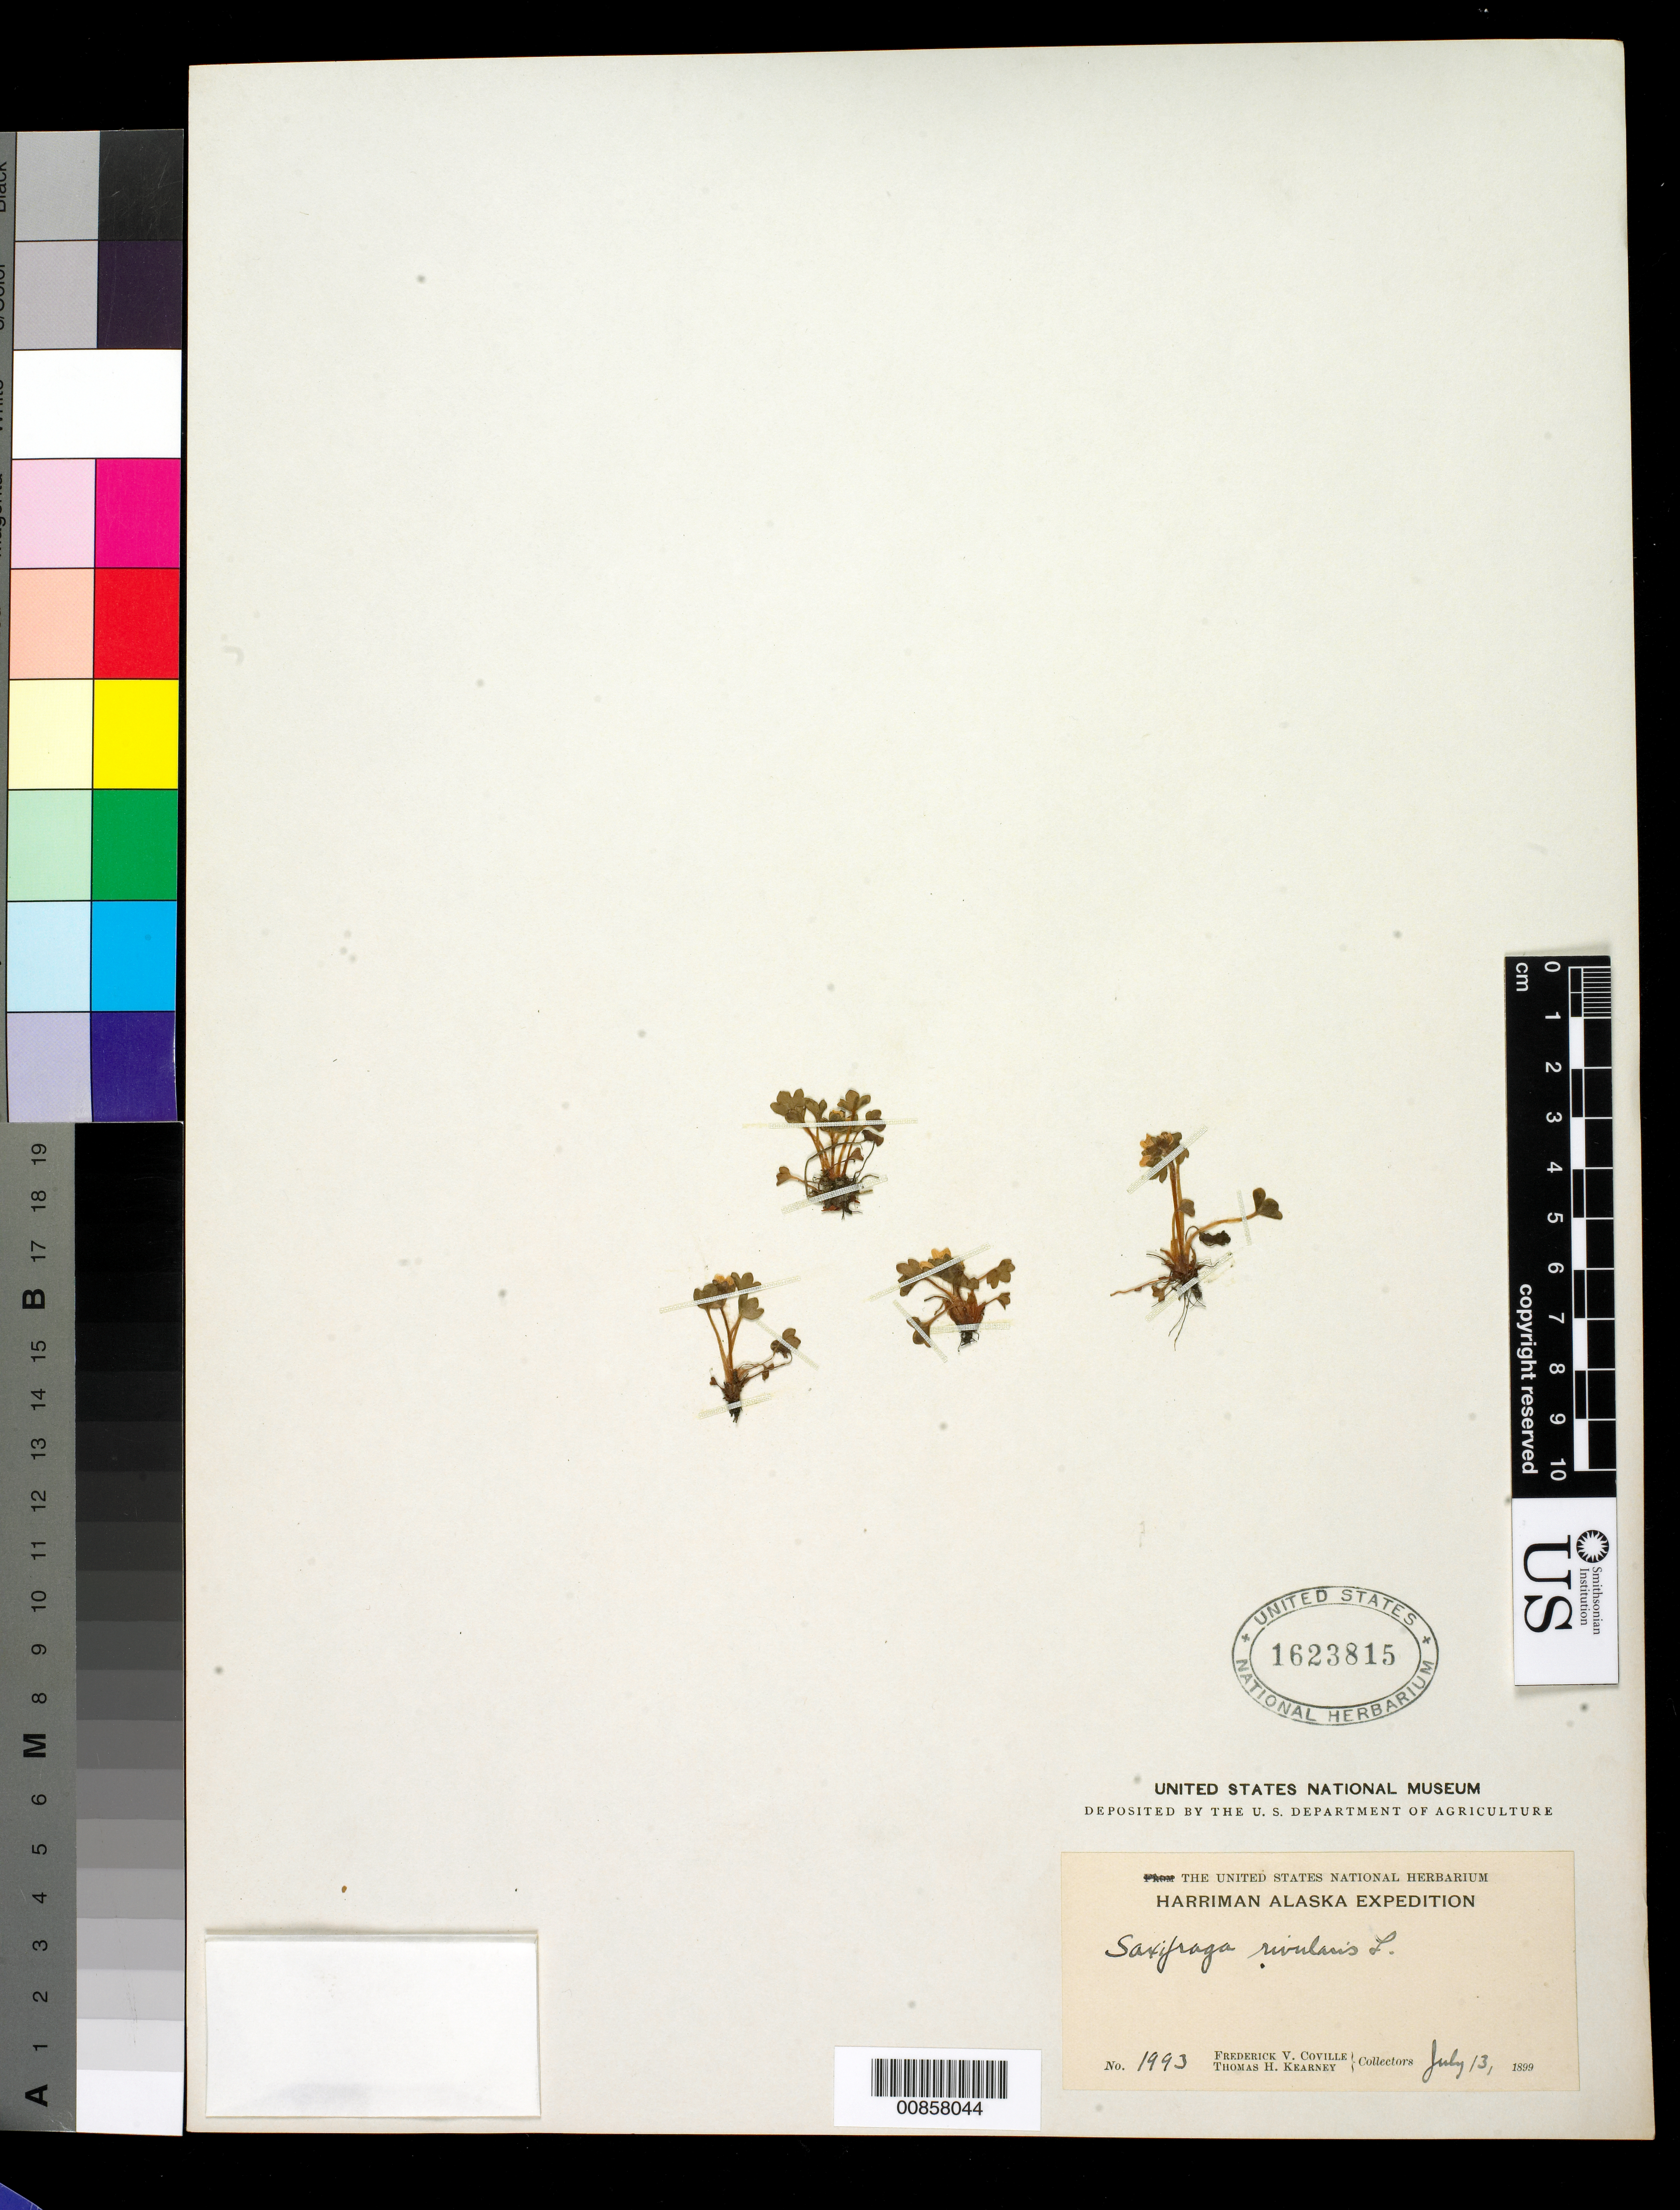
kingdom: Plantae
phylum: Tracheophyta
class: Magnoliopsida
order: Saxifragales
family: Saxifragaceae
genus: Saxifraga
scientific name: Saxifraga rivularis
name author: L.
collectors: F. V. Coville & T. H. Kearney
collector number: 1993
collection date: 1899-07-13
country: United States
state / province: Alaska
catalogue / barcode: US 1623815